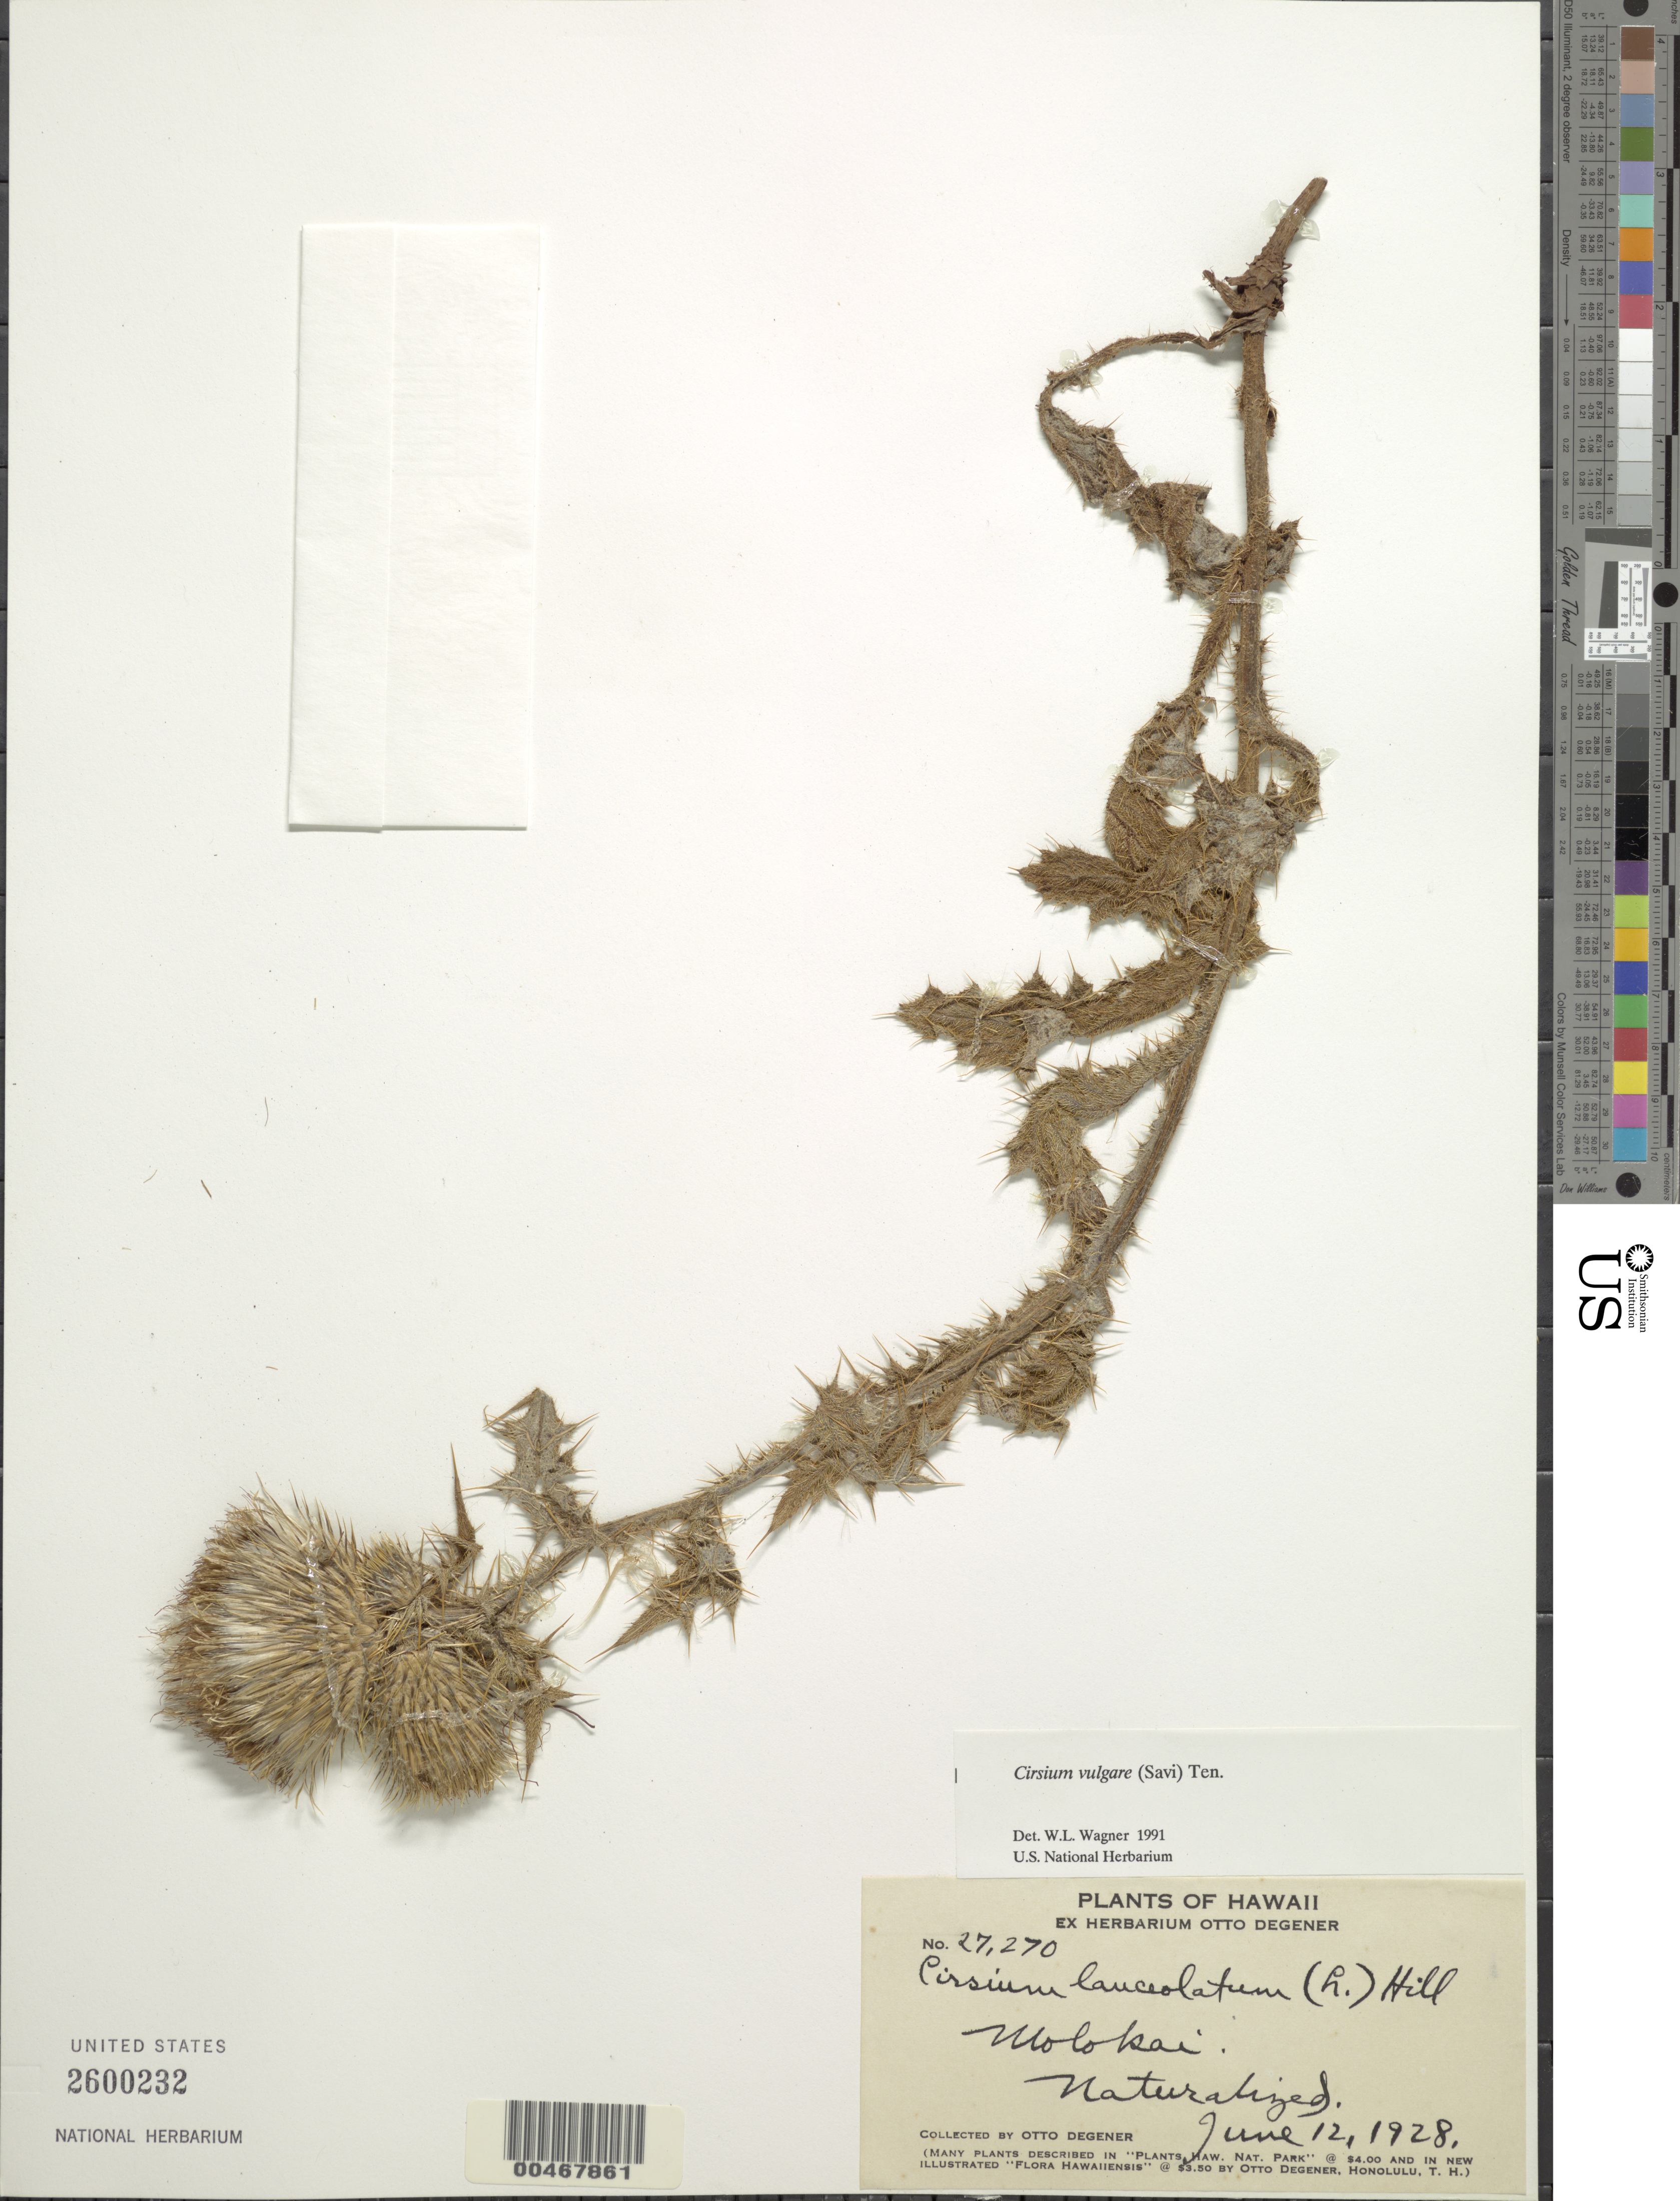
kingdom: Plantae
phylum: Tracheophyta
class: Magnoliopsida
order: Asterales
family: Asteraceae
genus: Cirsium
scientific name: Cirsium vulgare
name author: (Savi) Ten.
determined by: Wagner, W. L., (BOT), Smithsonian Institution - National Museum of Natural History (UNITED STATES)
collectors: O. Degener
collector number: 27270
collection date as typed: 12 Jun 1928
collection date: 1928-06-12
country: United States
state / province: Hawaii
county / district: Maui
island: Moloka'i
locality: Molokai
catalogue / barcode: US 2600232